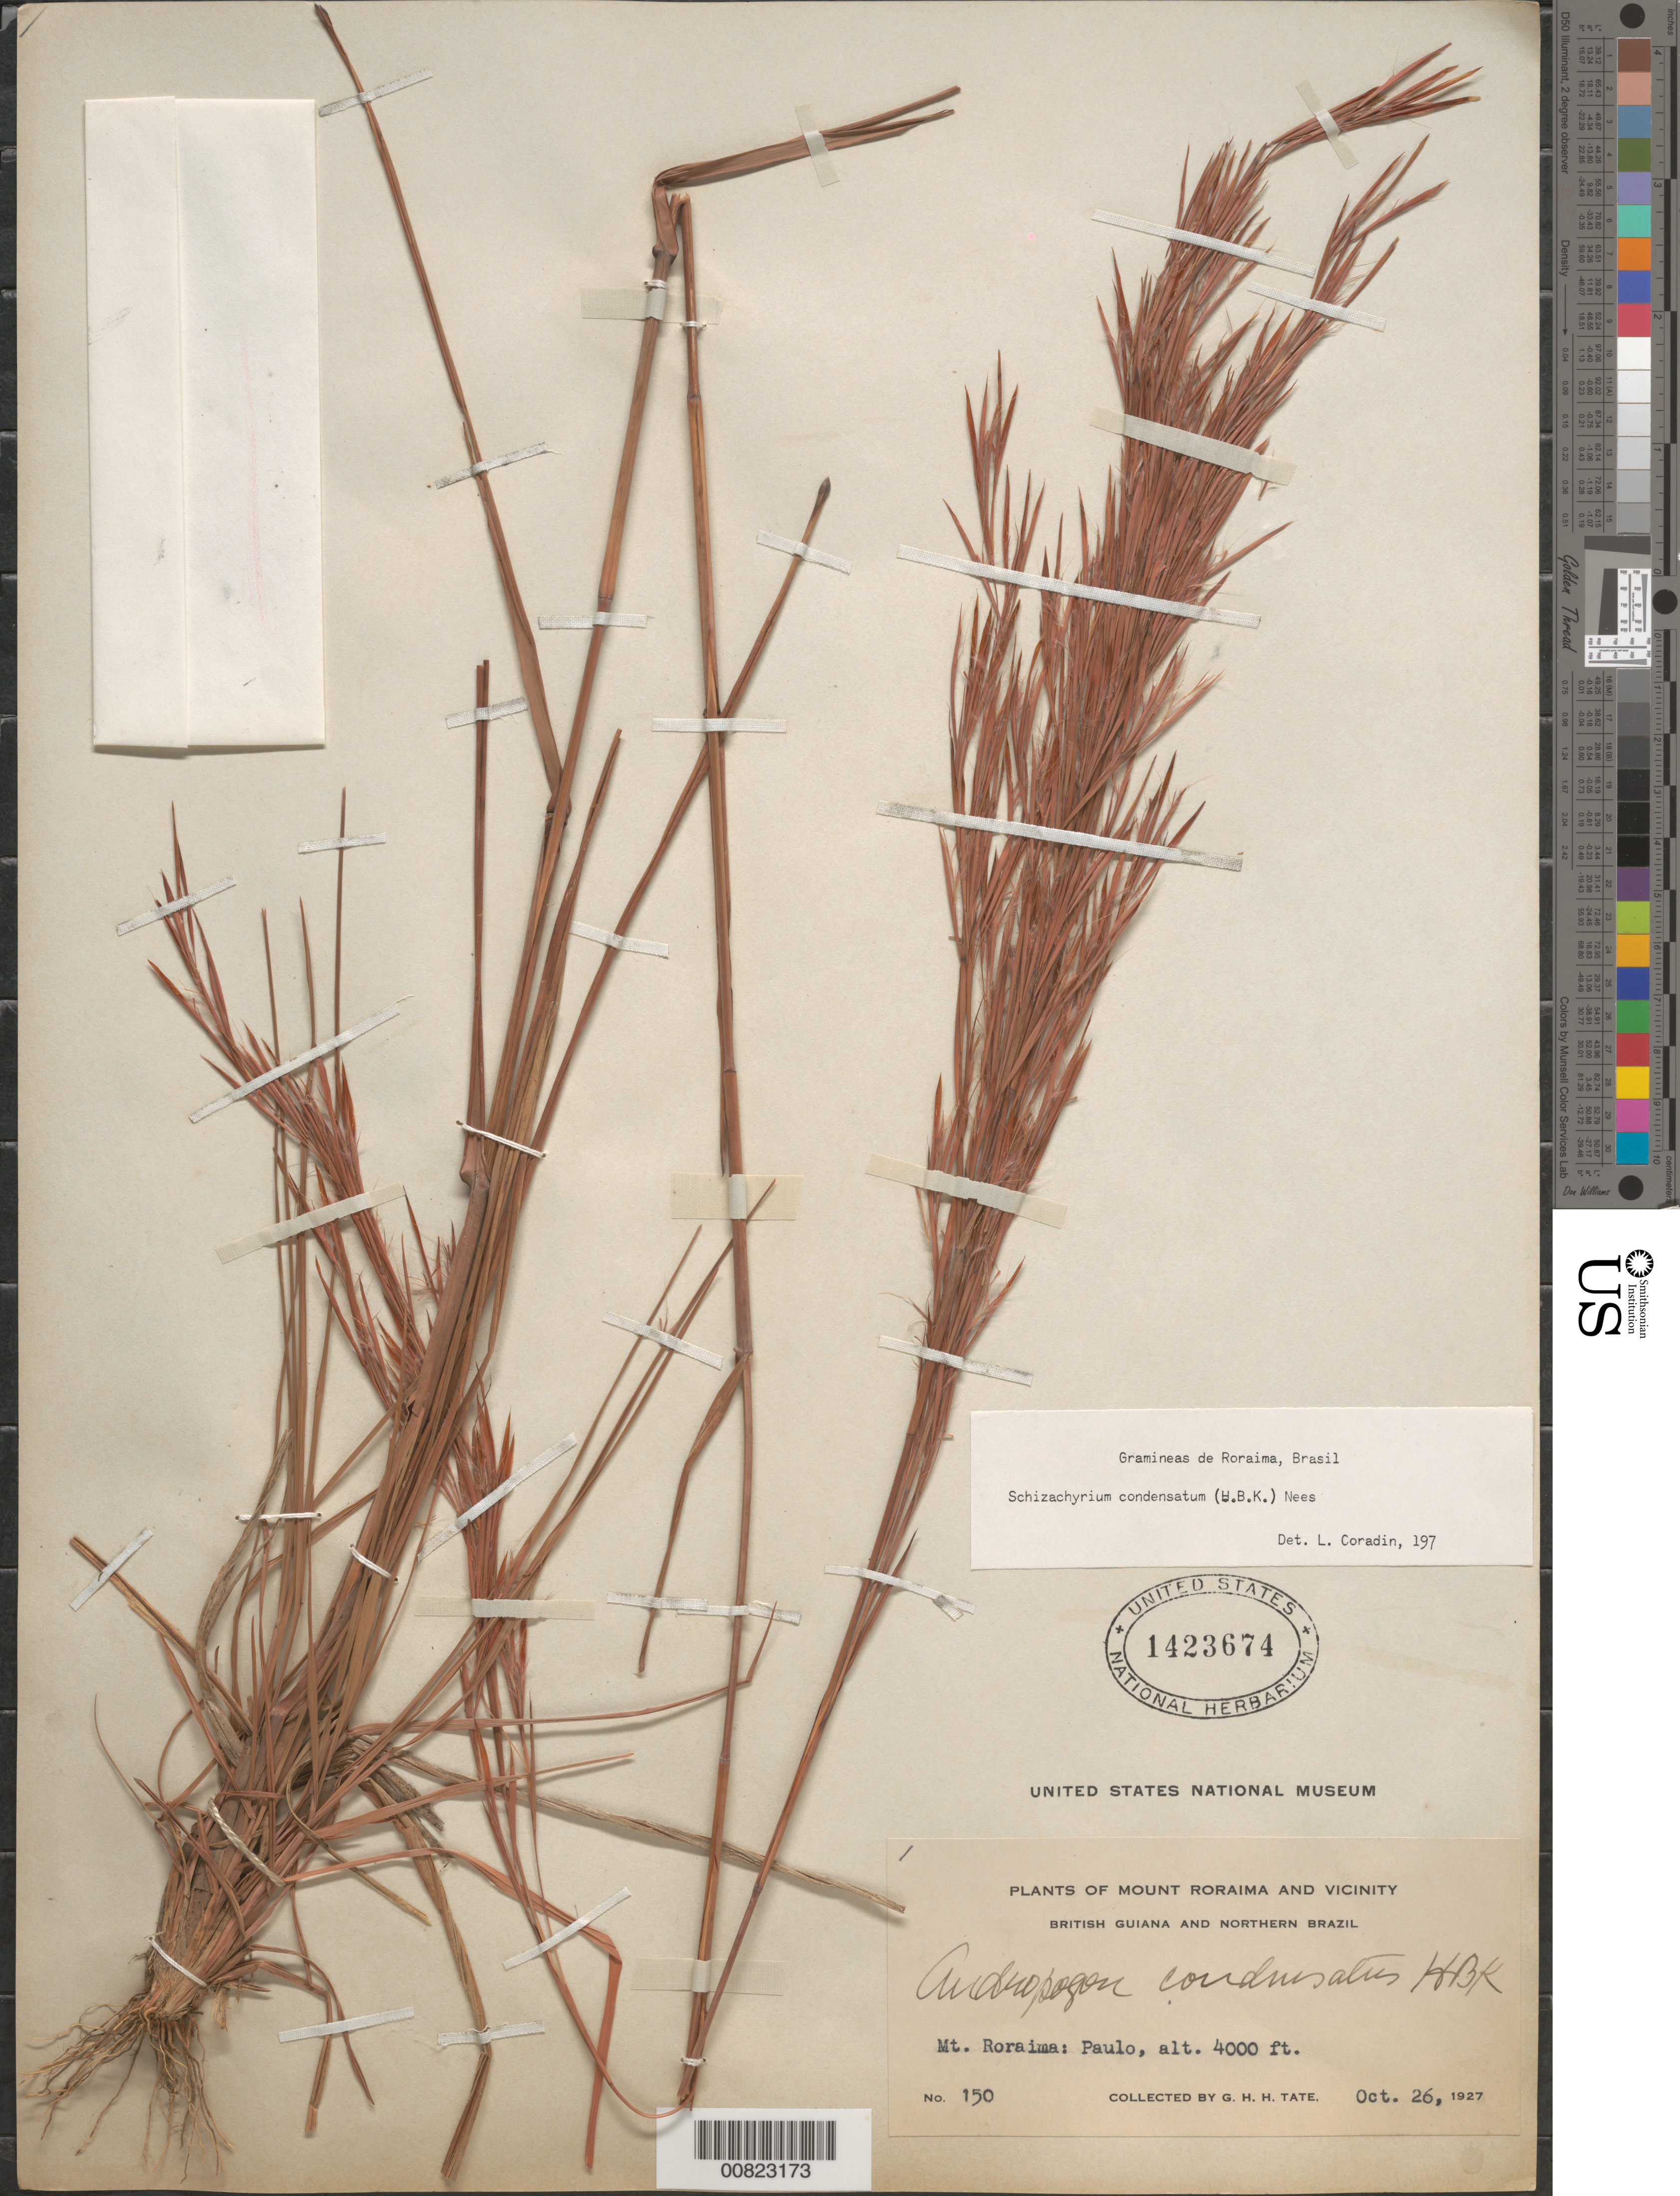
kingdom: Plantae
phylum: Tracheophyta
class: Liliopsida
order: Poales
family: Poaceae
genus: Schizachyrium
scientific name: Schizachyrium condensatum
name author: (Kunth) Nees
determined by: Coradin, L.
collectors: G. H. H.Tate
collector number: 150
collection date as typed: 26-Oct-27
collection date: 1927-10-26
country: Venezuela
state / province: Bolívar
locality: Mt. Roraima, Paulo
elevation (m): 1219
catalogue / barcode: US 1423674